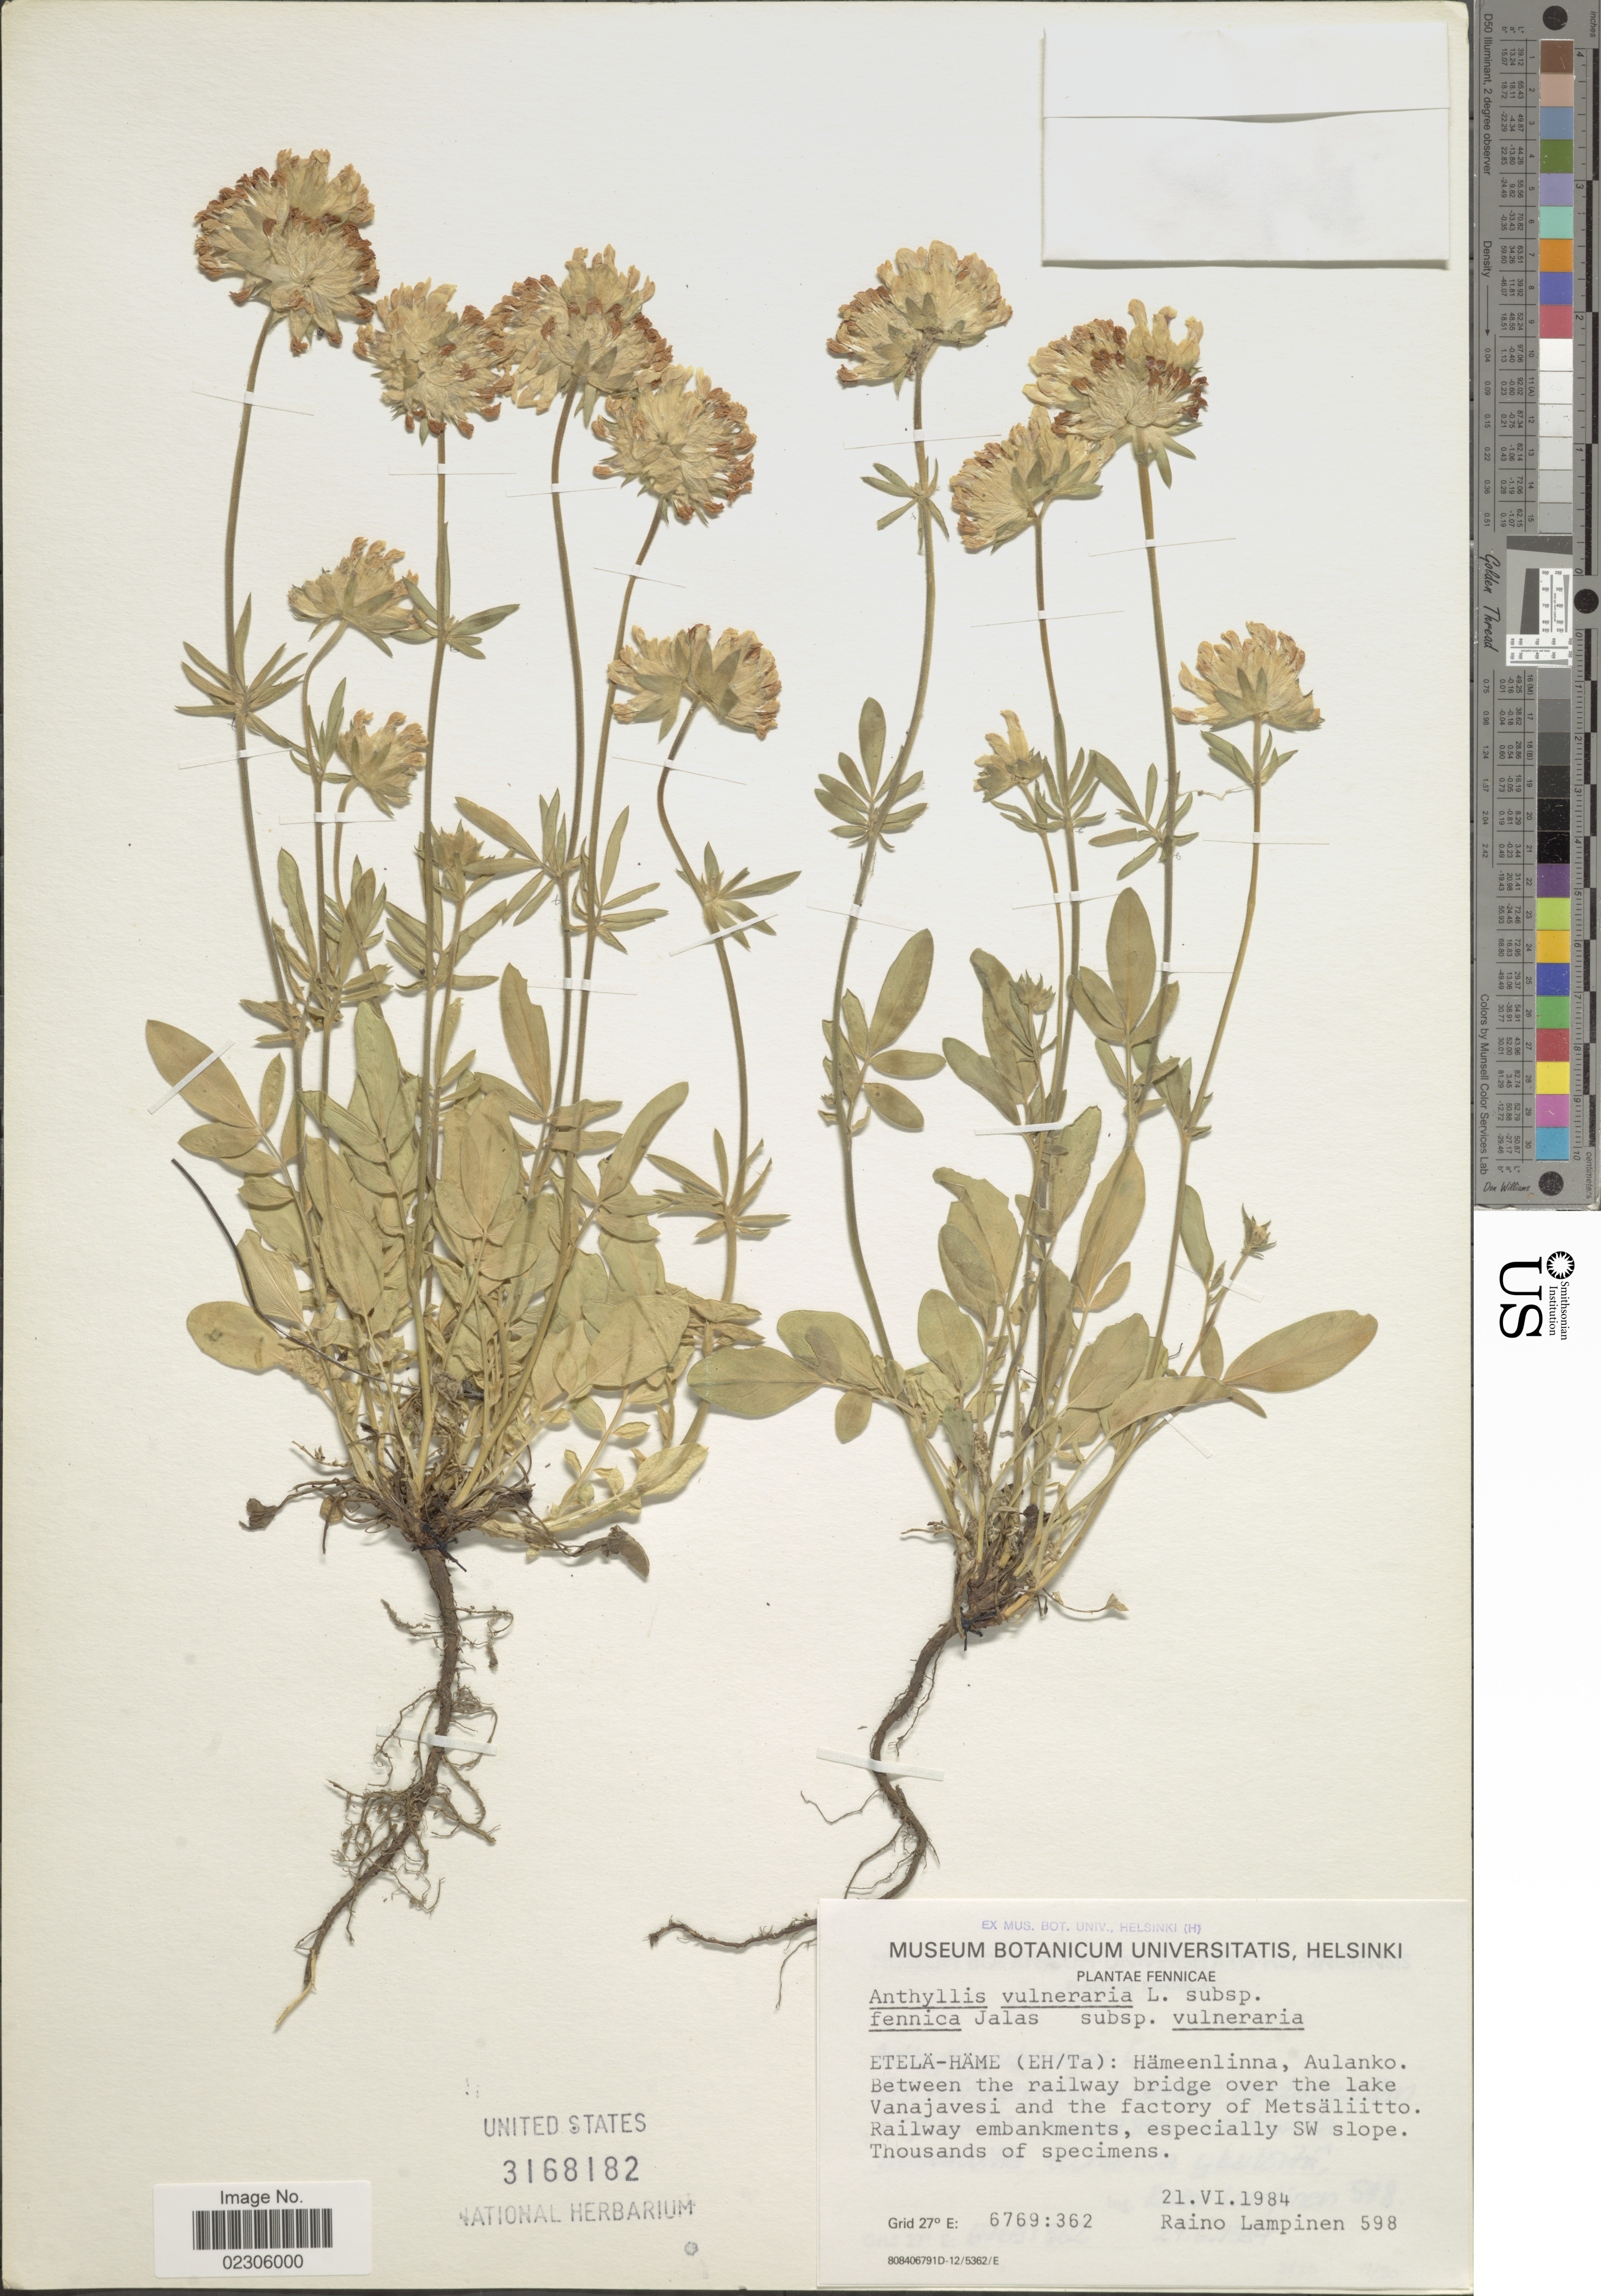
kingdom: Plantae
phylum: Tracheophyta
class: Magnoliopsida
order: Fabales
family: Fabaceae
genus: Anthyllis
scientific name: Anthyllis vulneraria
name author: L.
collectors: R. Lampinen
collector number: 598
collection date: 1984-06-21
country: Finland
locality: Fennicae, Etela-Hame (Eh/Ta), Hameenlinna, Aulanko, between the railway bridge over the lake Vanajavesi and the factory of Metsaliitto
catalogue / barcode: US 3168182